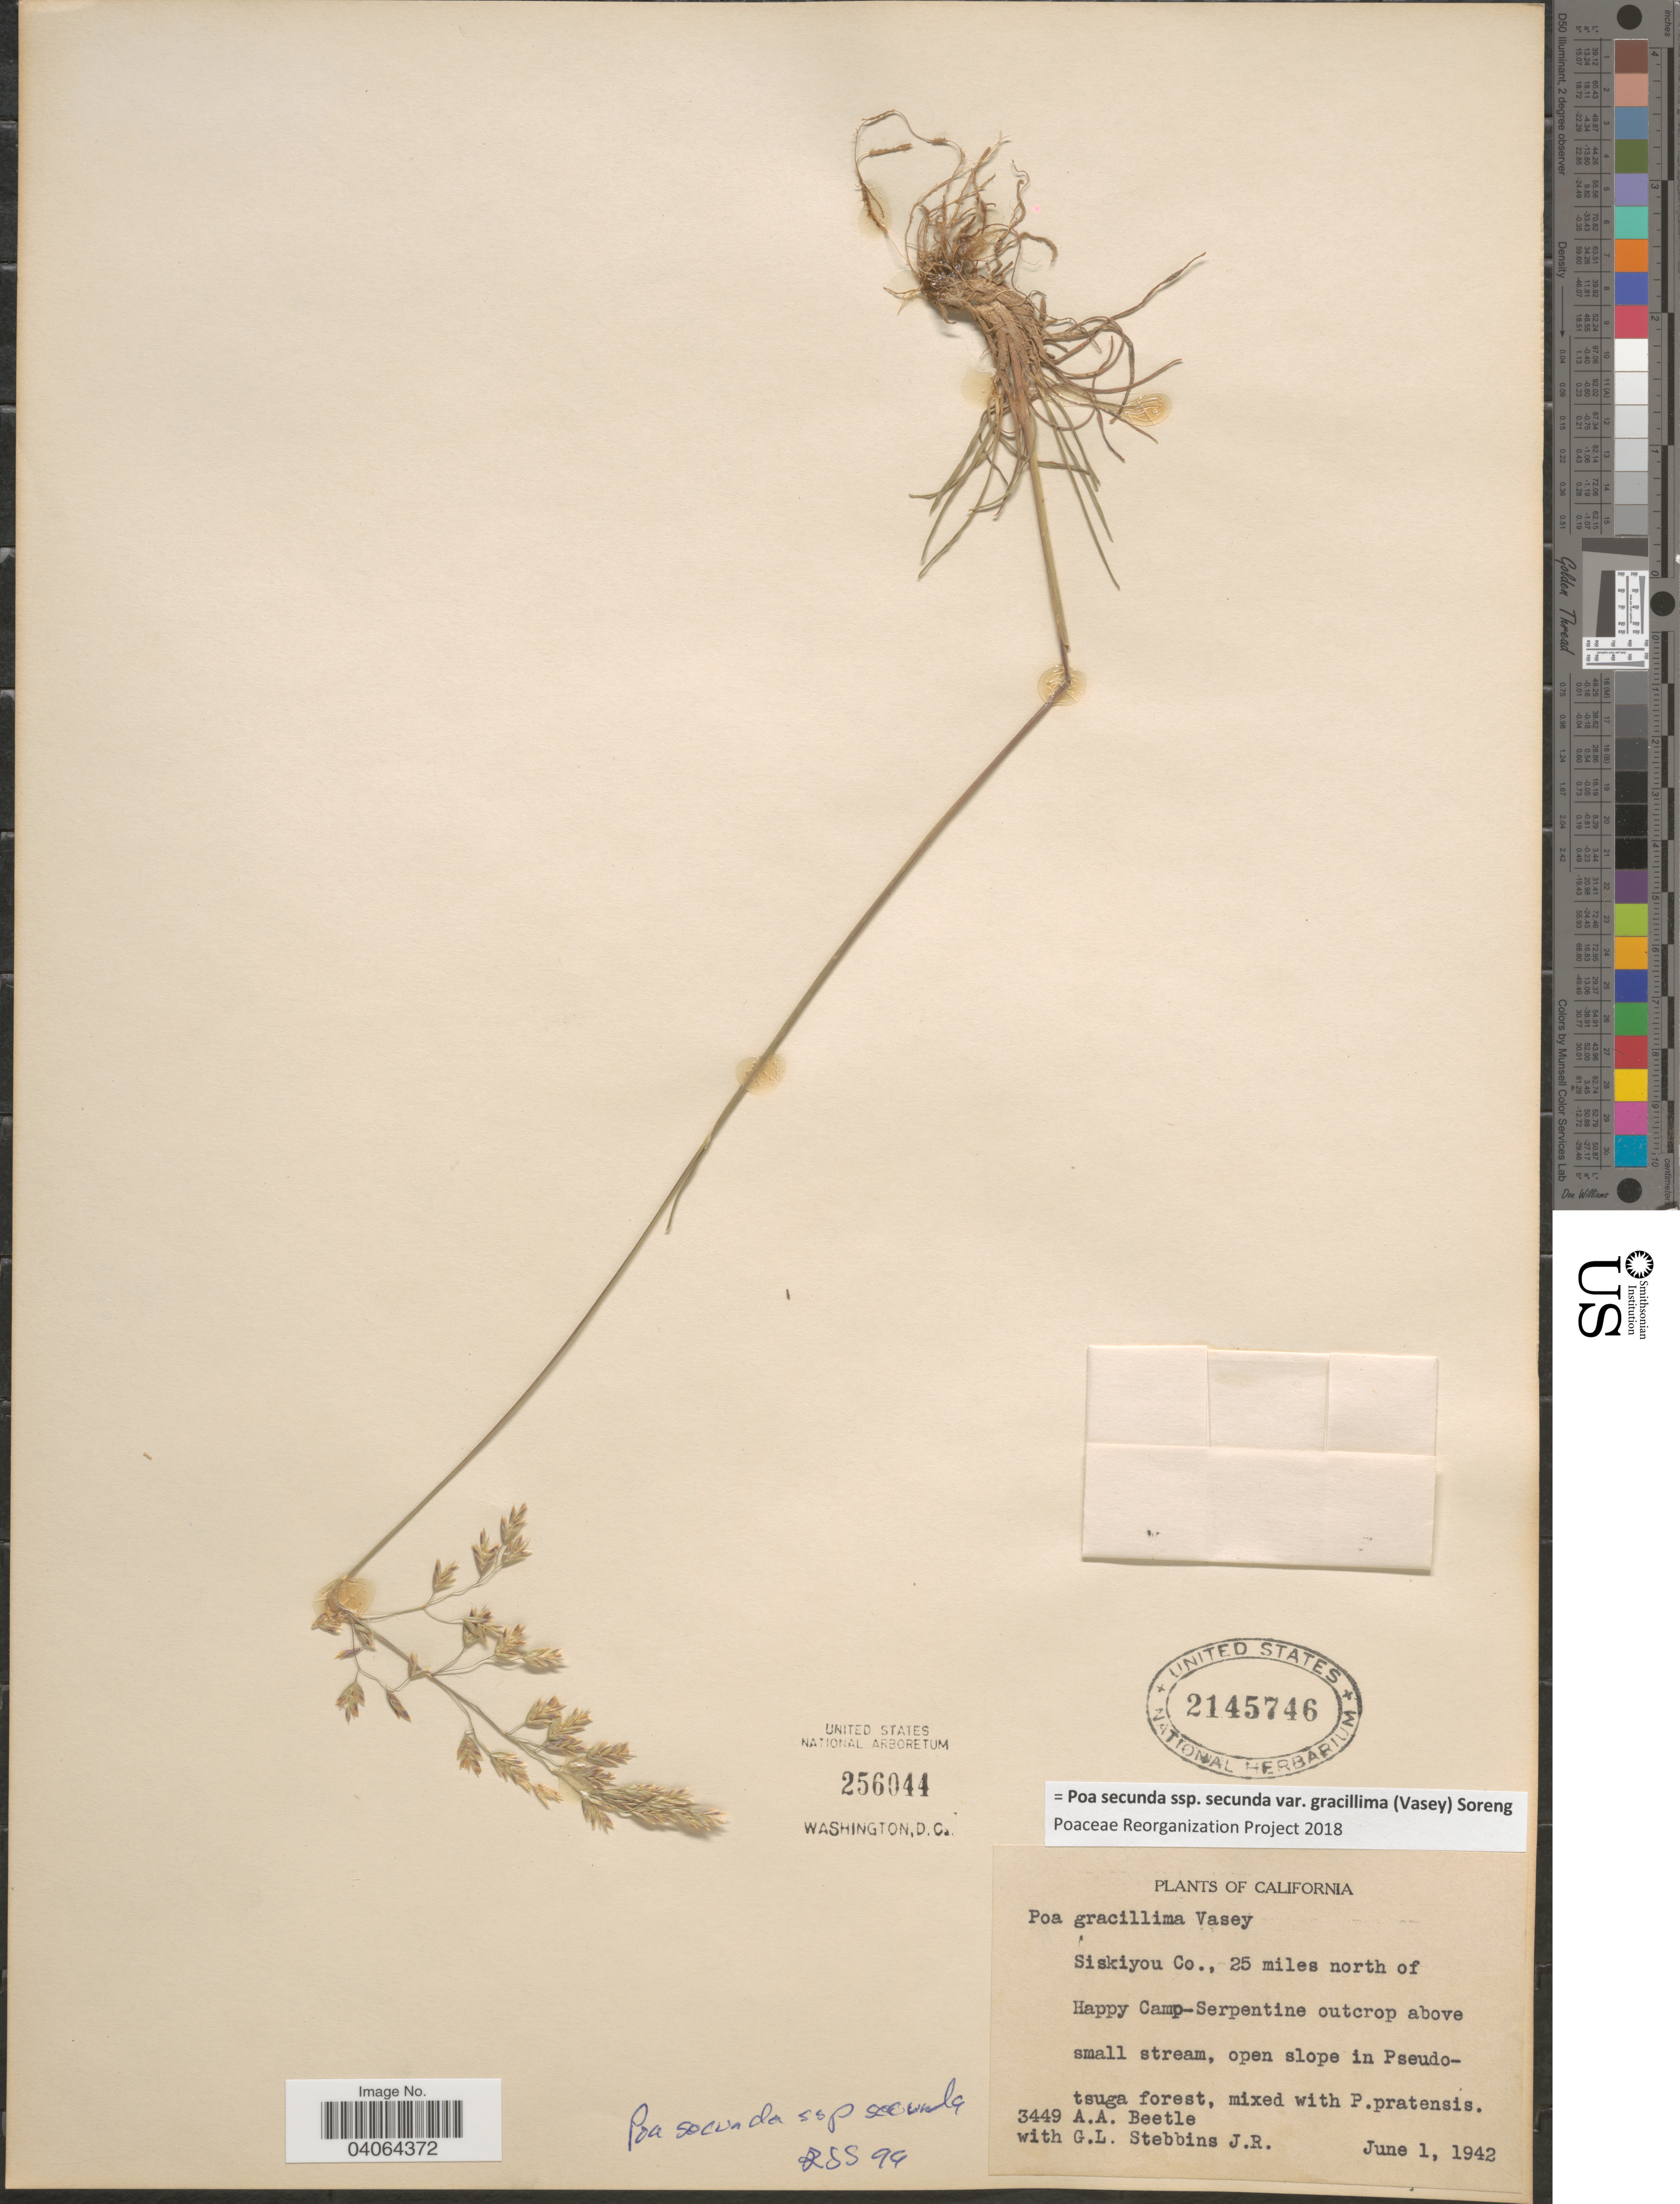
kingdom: Plantae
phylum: Tracheophyta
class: Liliopsida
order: Poales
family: Poaceae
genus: Poa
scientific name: Poa secunda subsp. secunda var. gracillima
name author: (Vasey) Soreng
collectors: A. A. Beetle & G. L. Stebbins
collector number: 3449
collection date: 1942-06-01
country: United States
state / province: California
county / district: Siskiyou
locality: Siskiyou Co., 25 miles north of Happy Camp-Serpentine outcrop above small stream.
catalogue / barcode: US 2145746